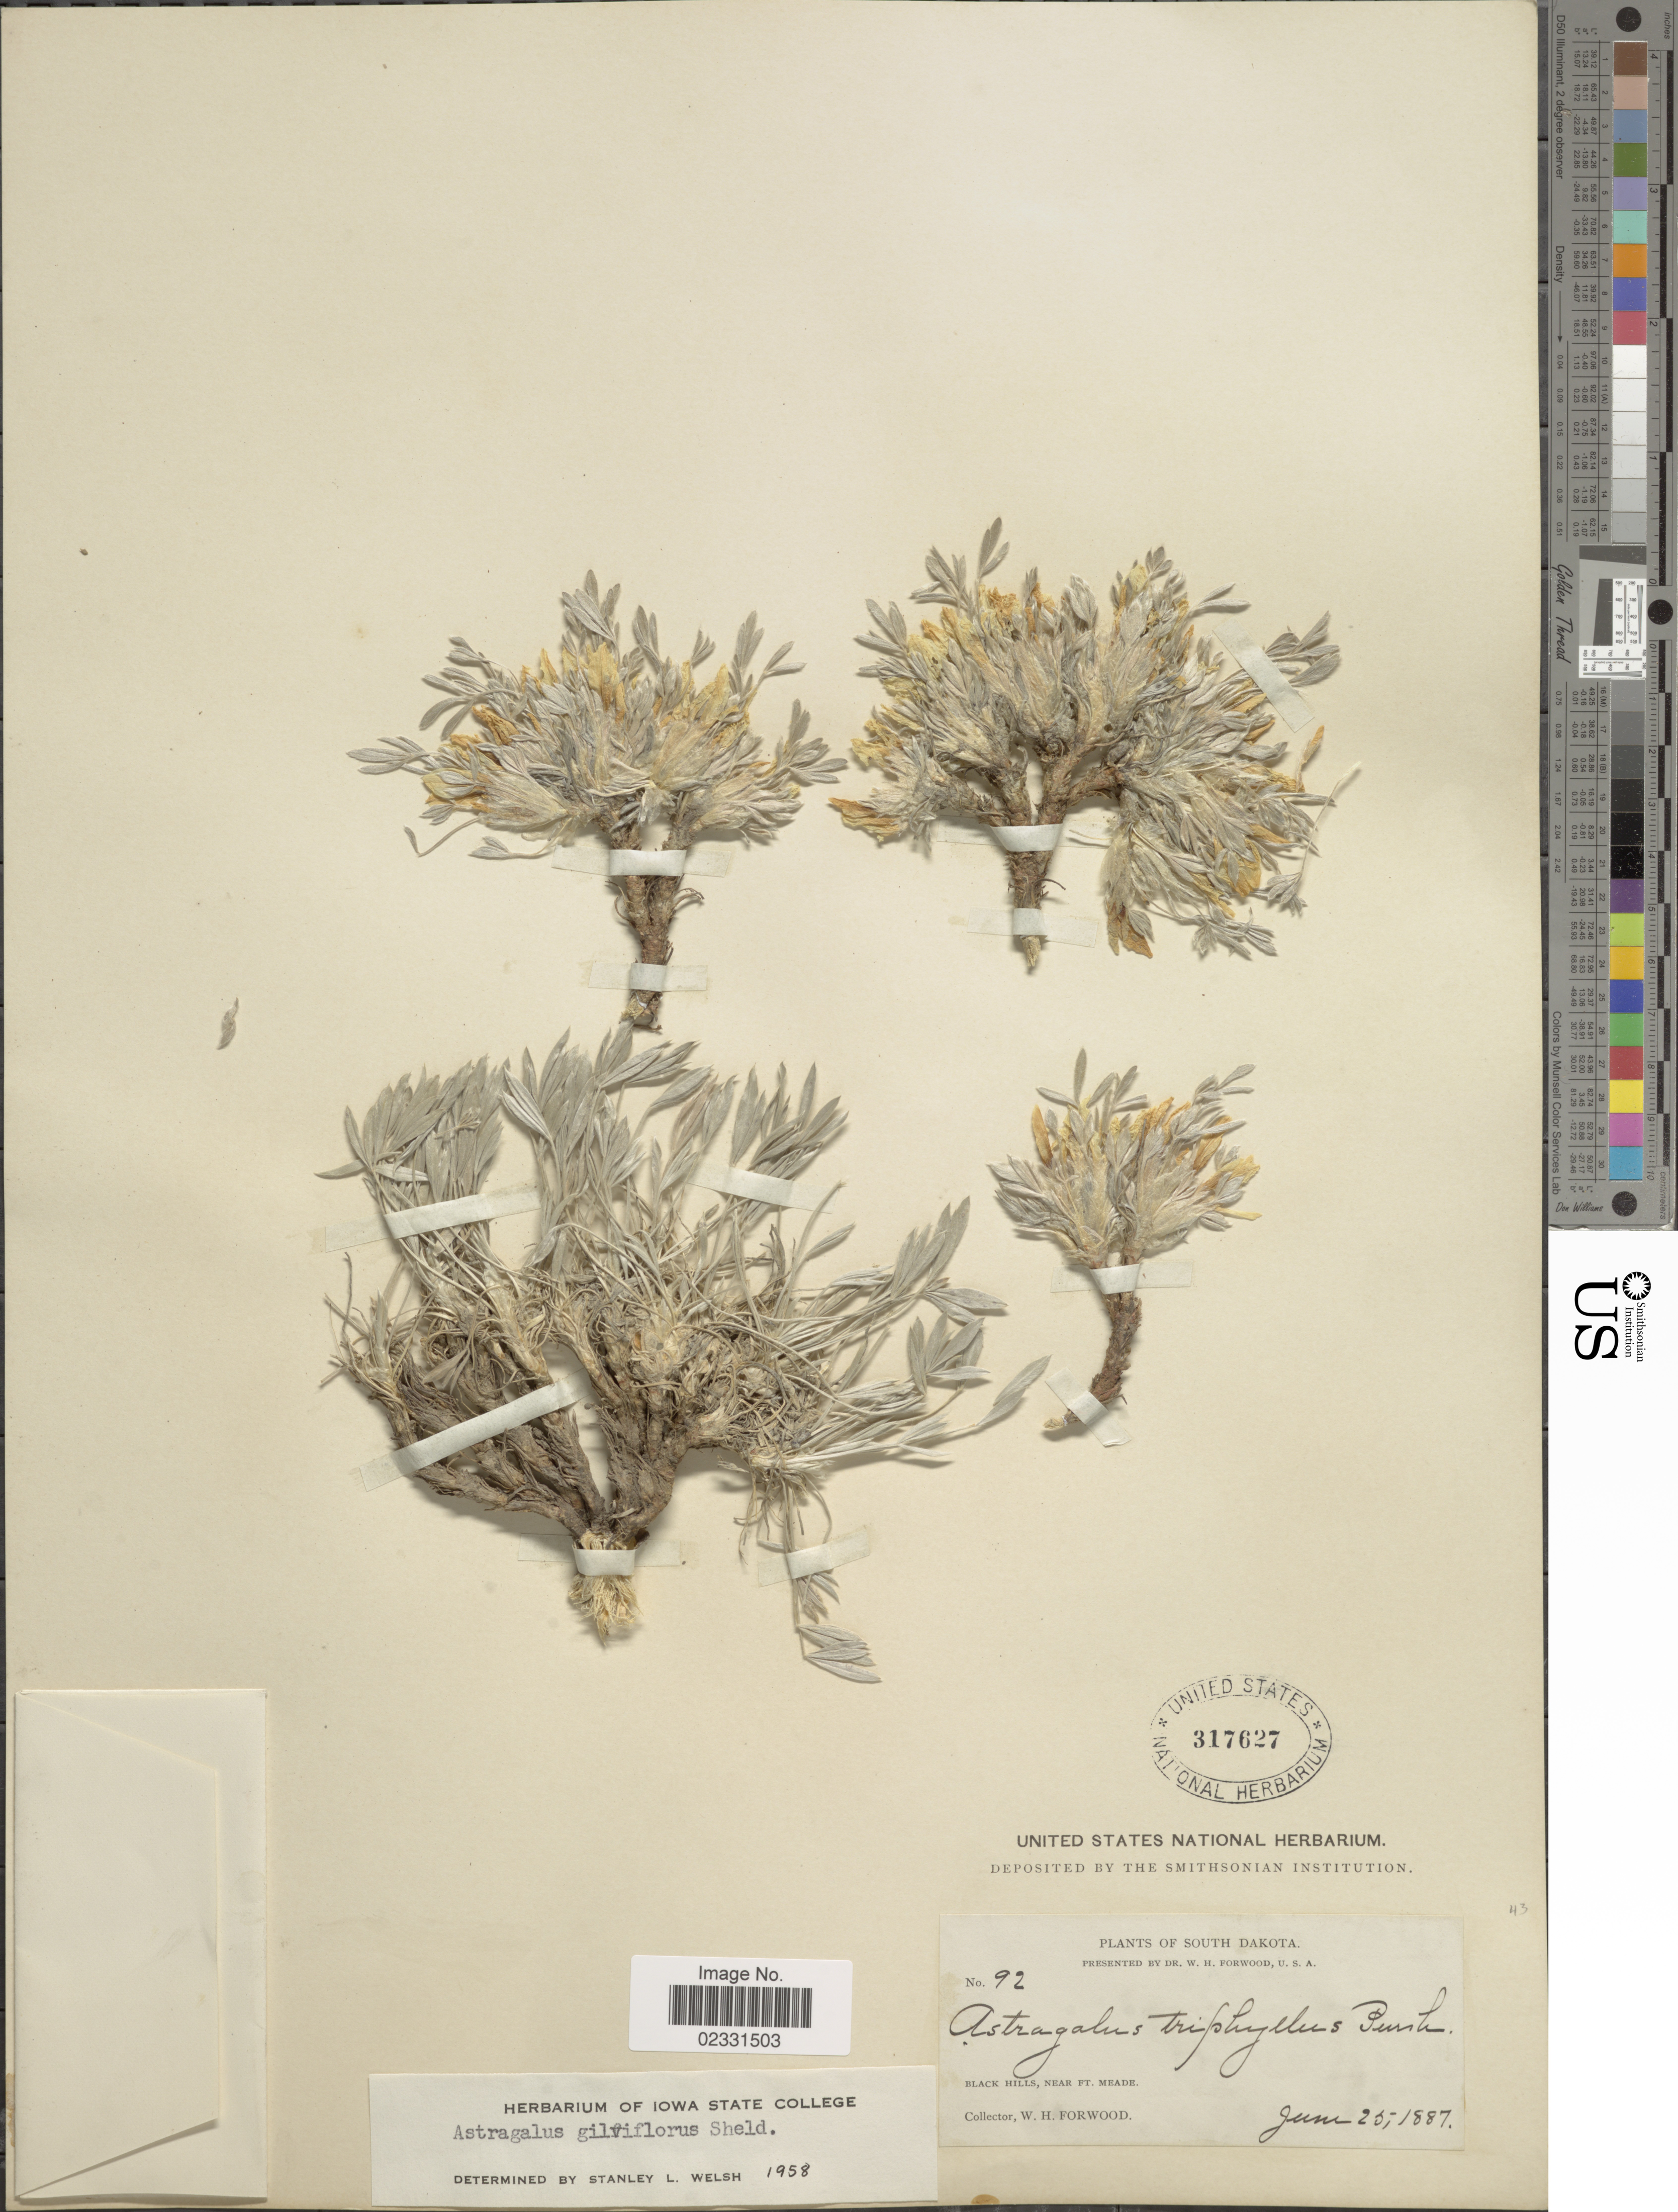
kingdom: Plantae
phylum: Tracheophyta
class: Magnoliopsida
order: Fabales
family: Fabaceae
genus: Astragalus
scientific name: Astragalus gilviflorus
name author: E. Sheld.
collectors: W. Forwood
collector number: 92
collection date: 1887-06-25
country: United States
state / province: South Dakota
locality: Black Hills, Near Ft, Meade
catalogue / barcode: US 317627